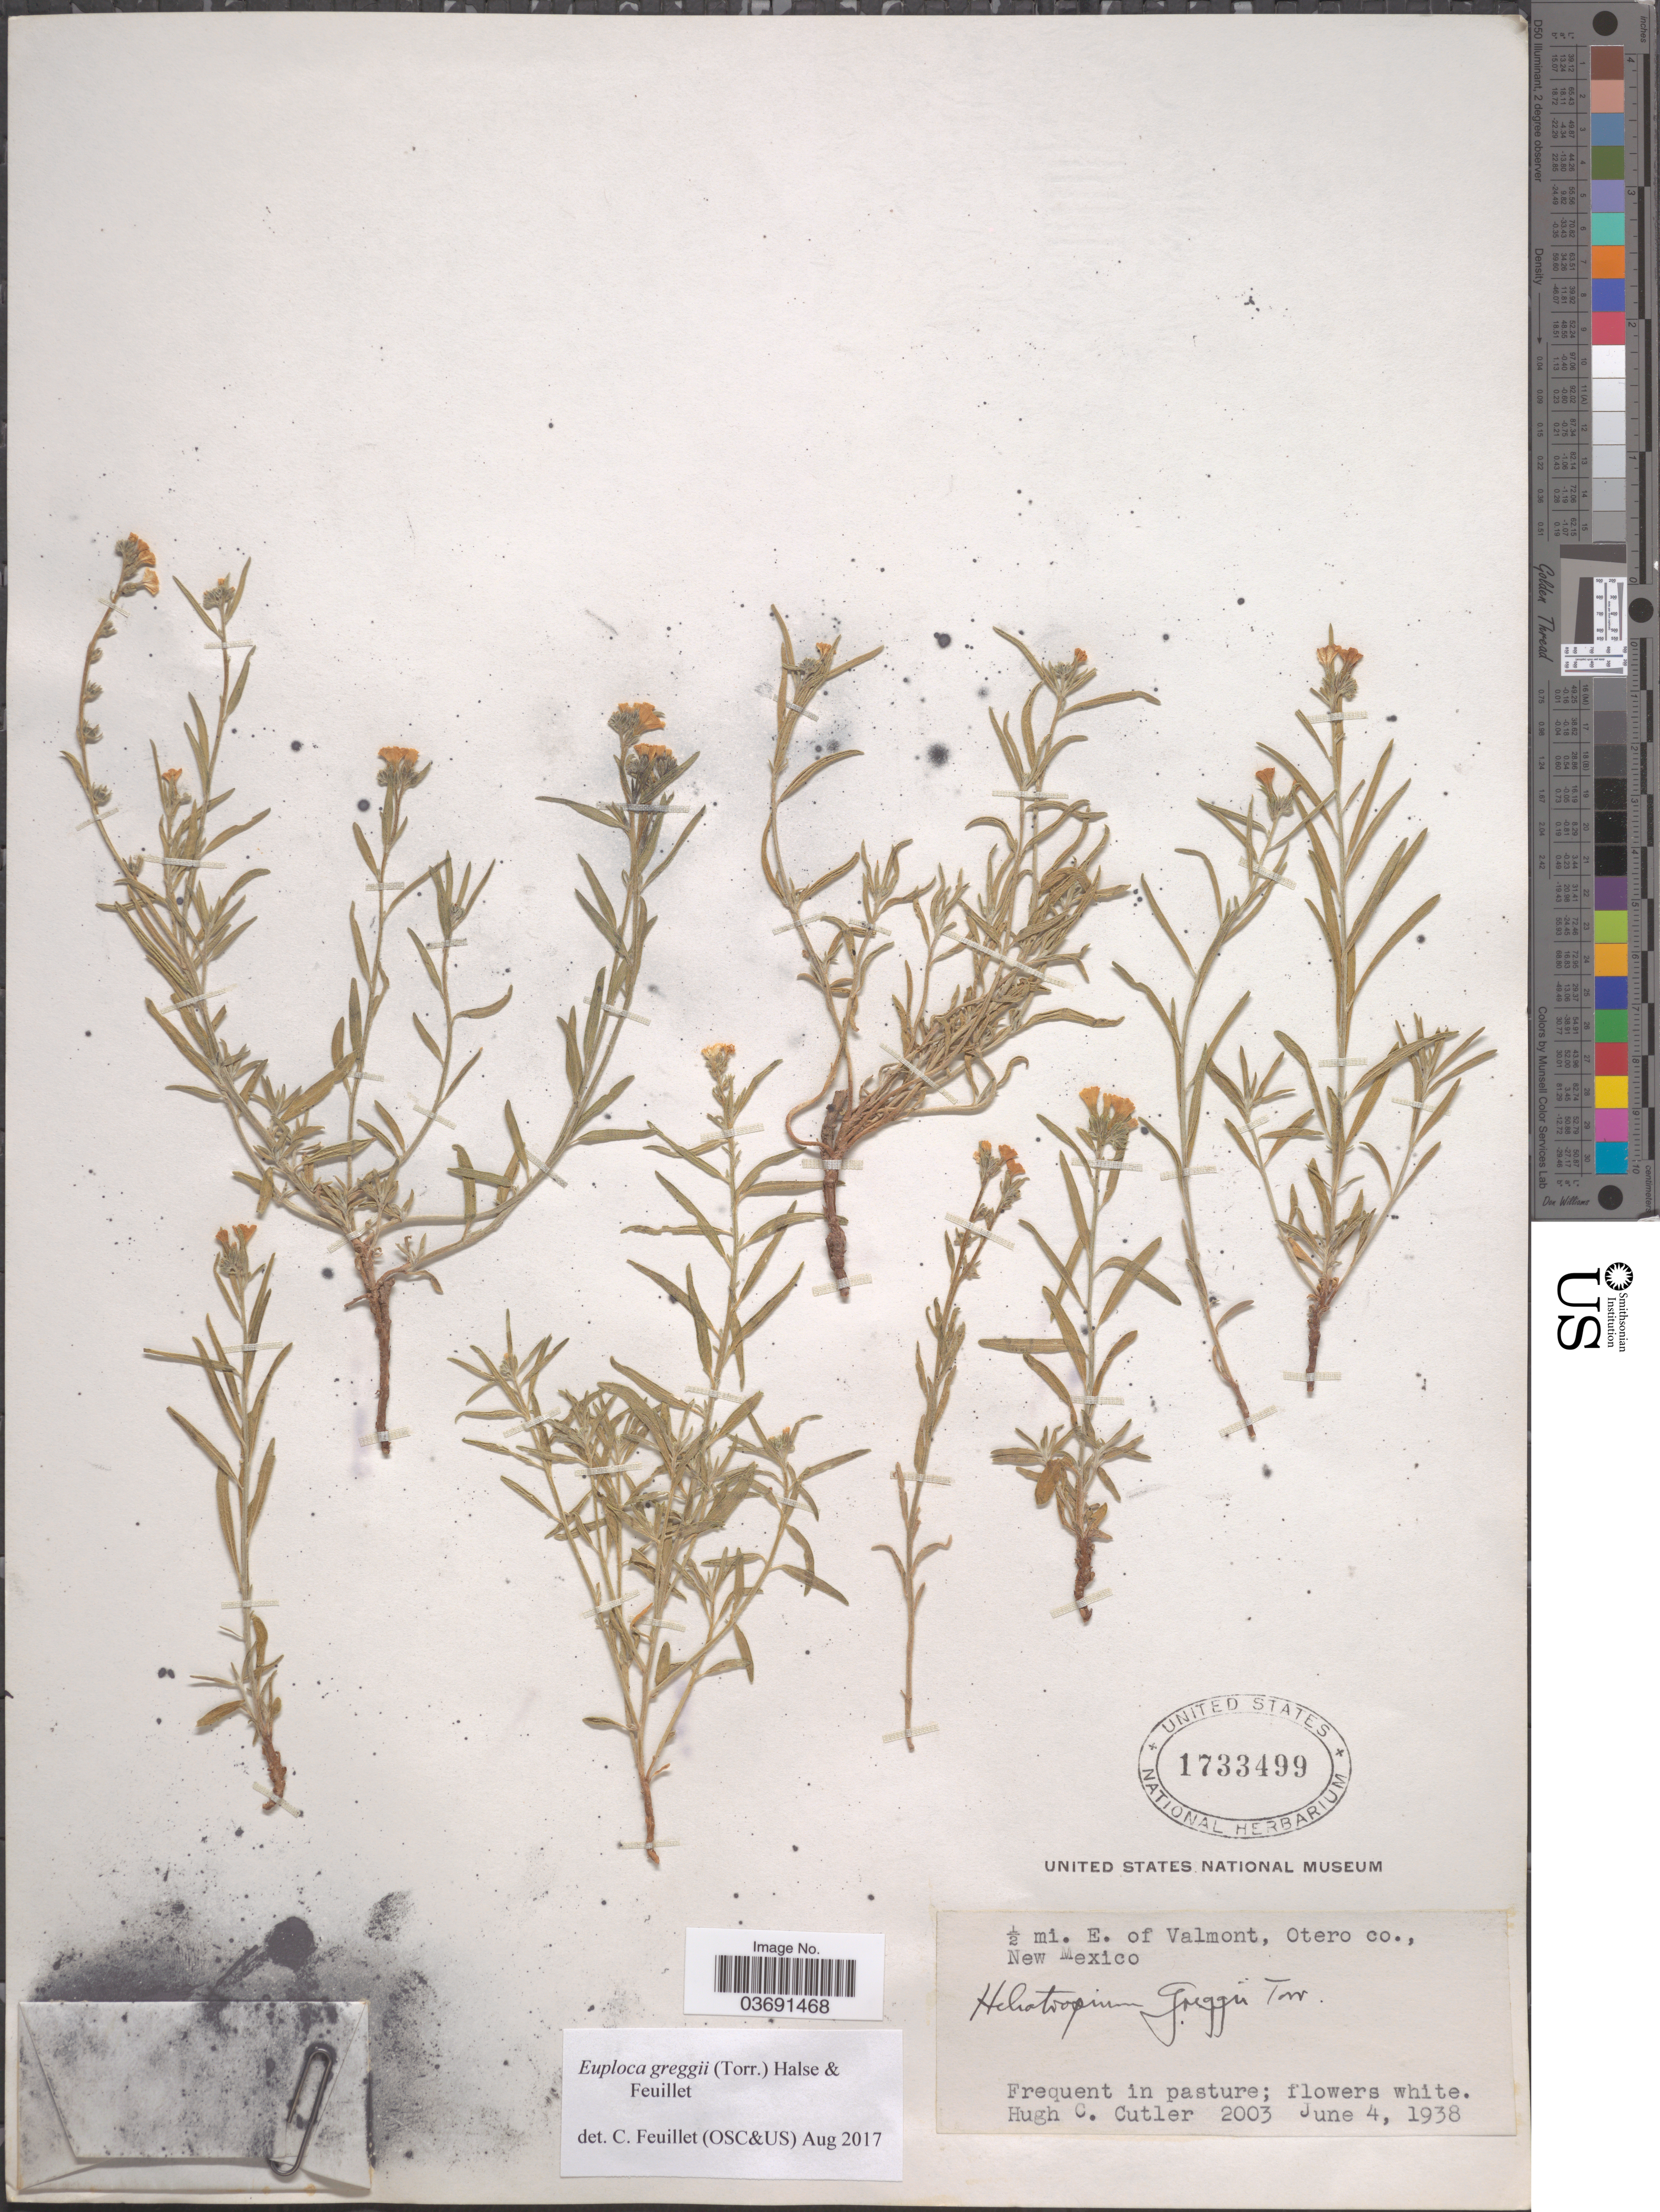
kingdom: Plantae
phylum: Tracheophyta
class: Magnoliopsida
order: Boraginales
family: Heliotropiaceae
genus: Euploca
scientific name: Euploca greggii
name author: (Torr.) Feuillet & Halse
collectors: H. C. Cutler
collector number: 2003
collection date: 1938-06-04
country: United States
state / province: New Mexico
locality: ½ mi. E. of Valmont, Otero co.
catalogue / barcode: US 1733499